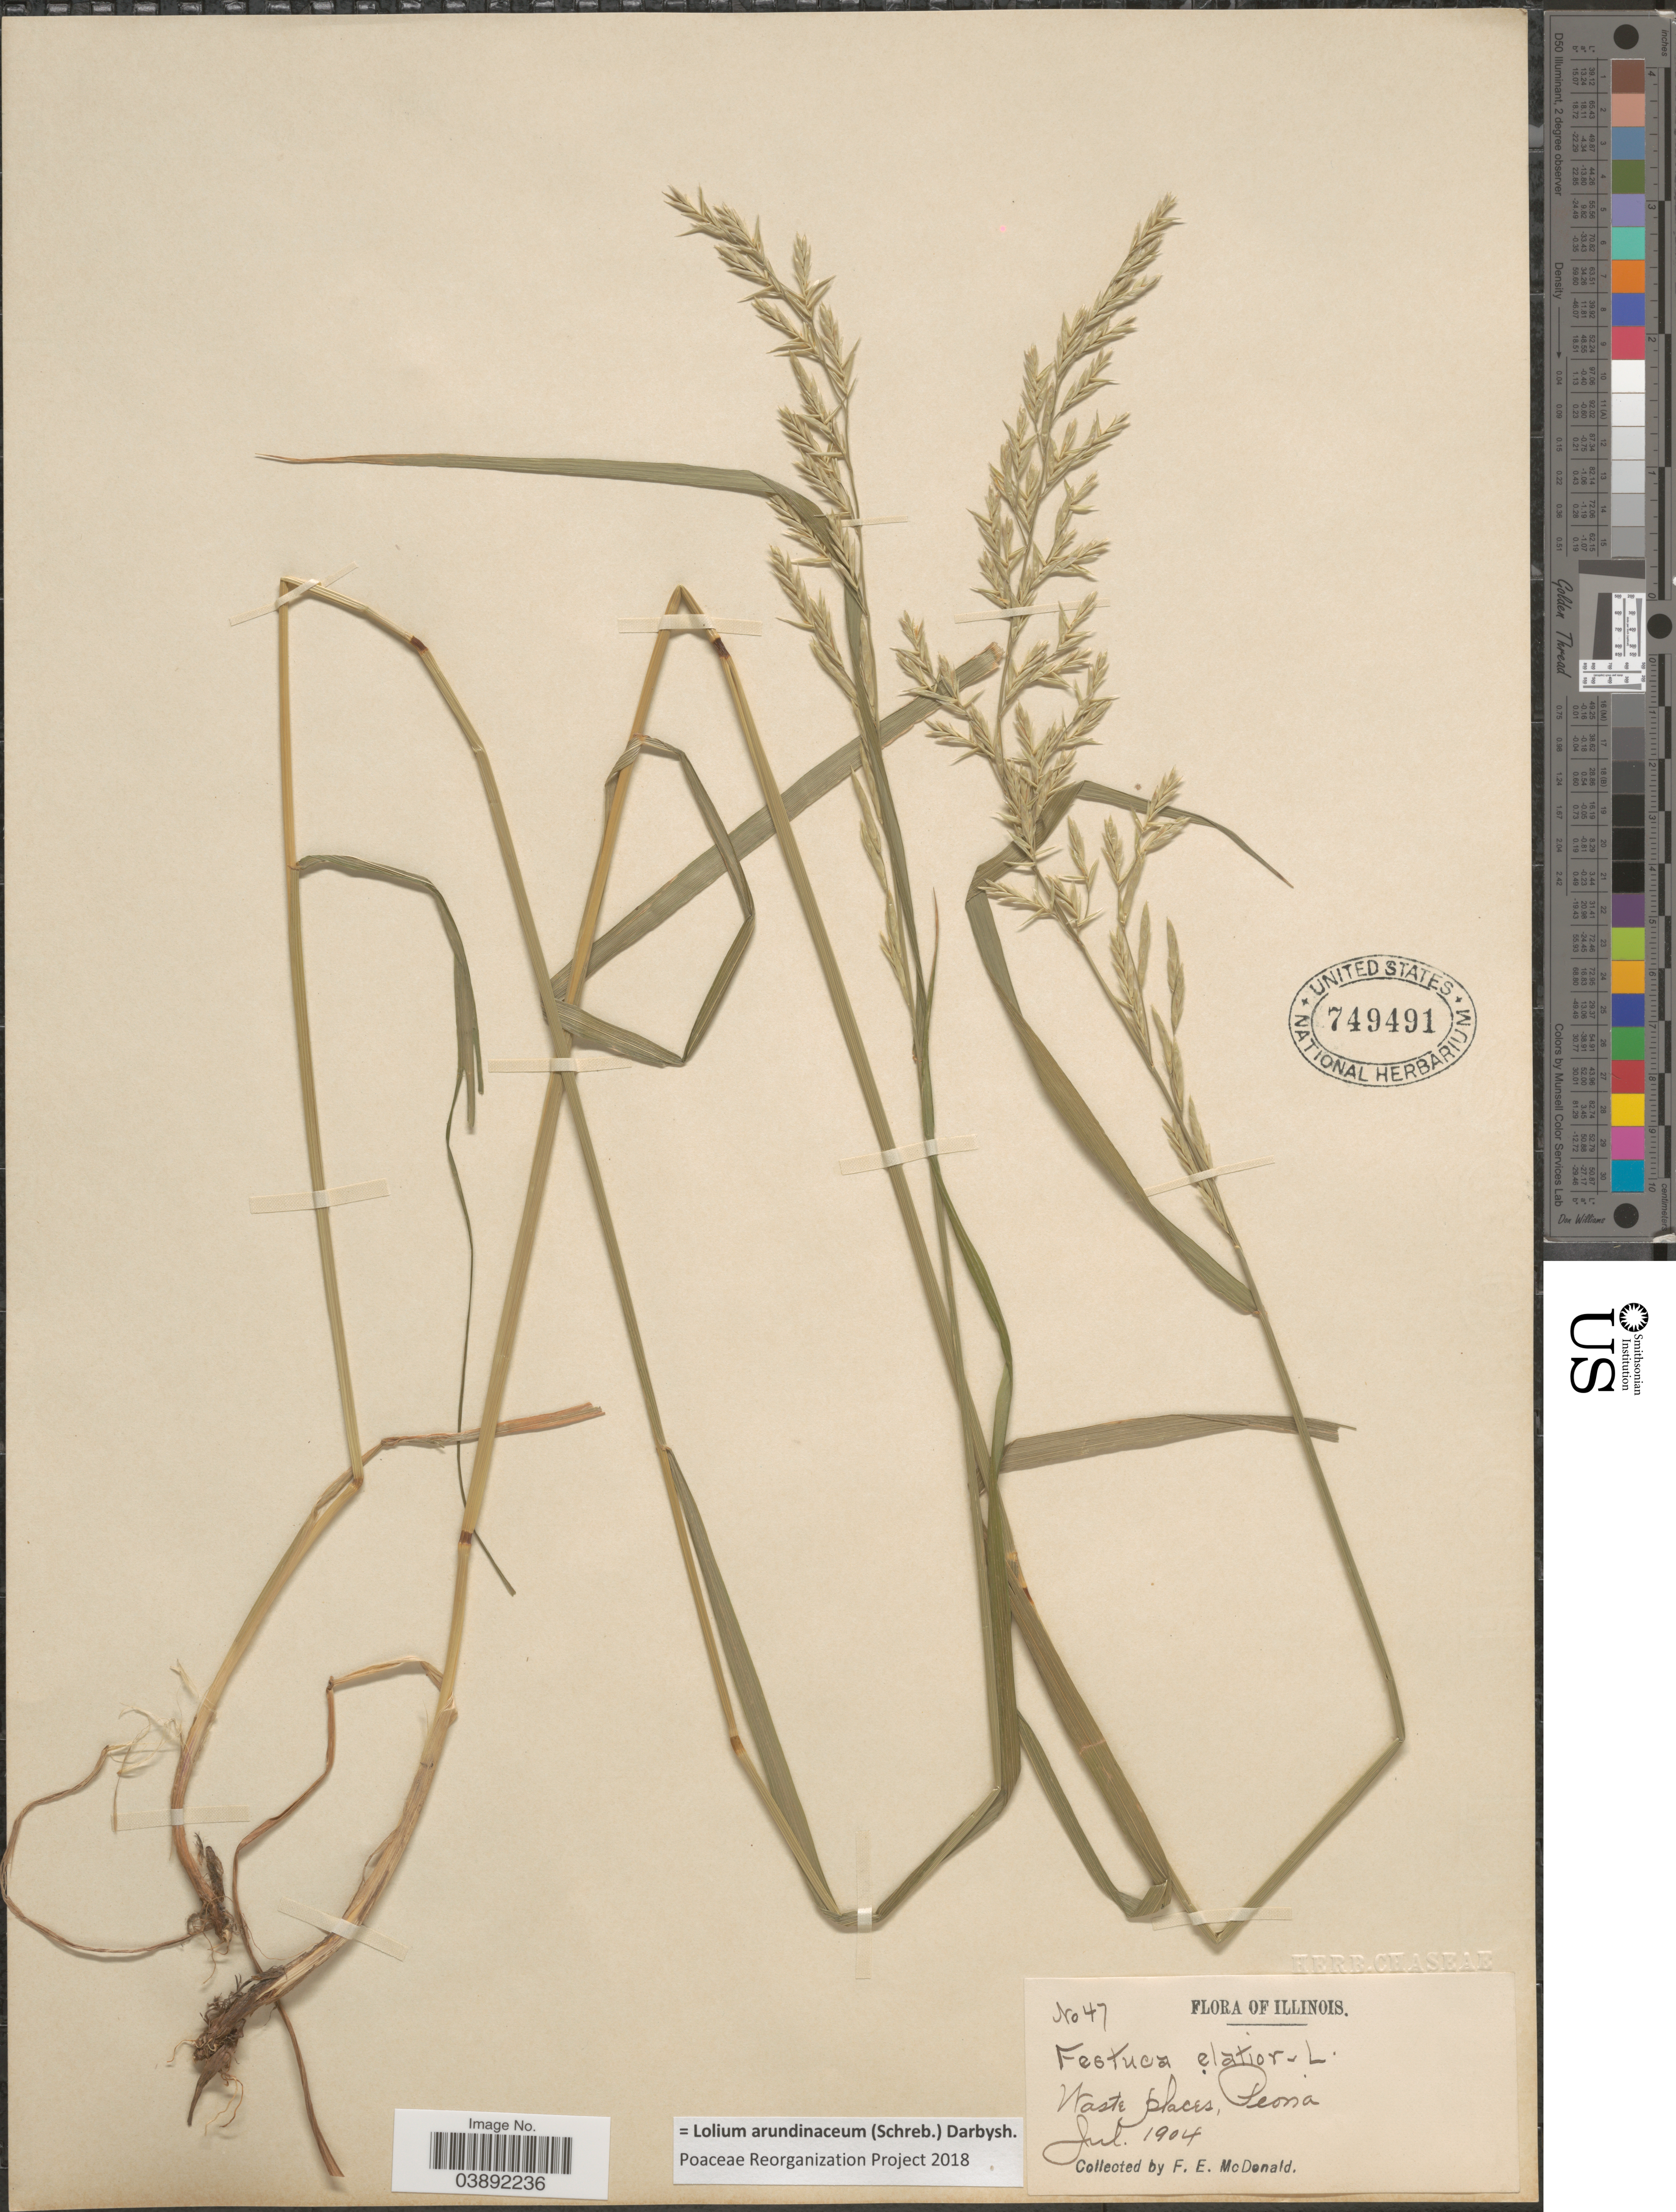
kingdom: Plantae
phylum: Tracheophyta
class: Liliopsida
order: Poales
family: Poaceae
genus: Lolium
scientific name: Lolium arundinaceum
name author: (Schreb.) Darbysh.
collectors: F. E. McDonald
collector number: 47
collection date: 1904-07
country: United States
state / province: Illinois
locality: Waste places, Peoria.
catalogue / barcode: US 749491